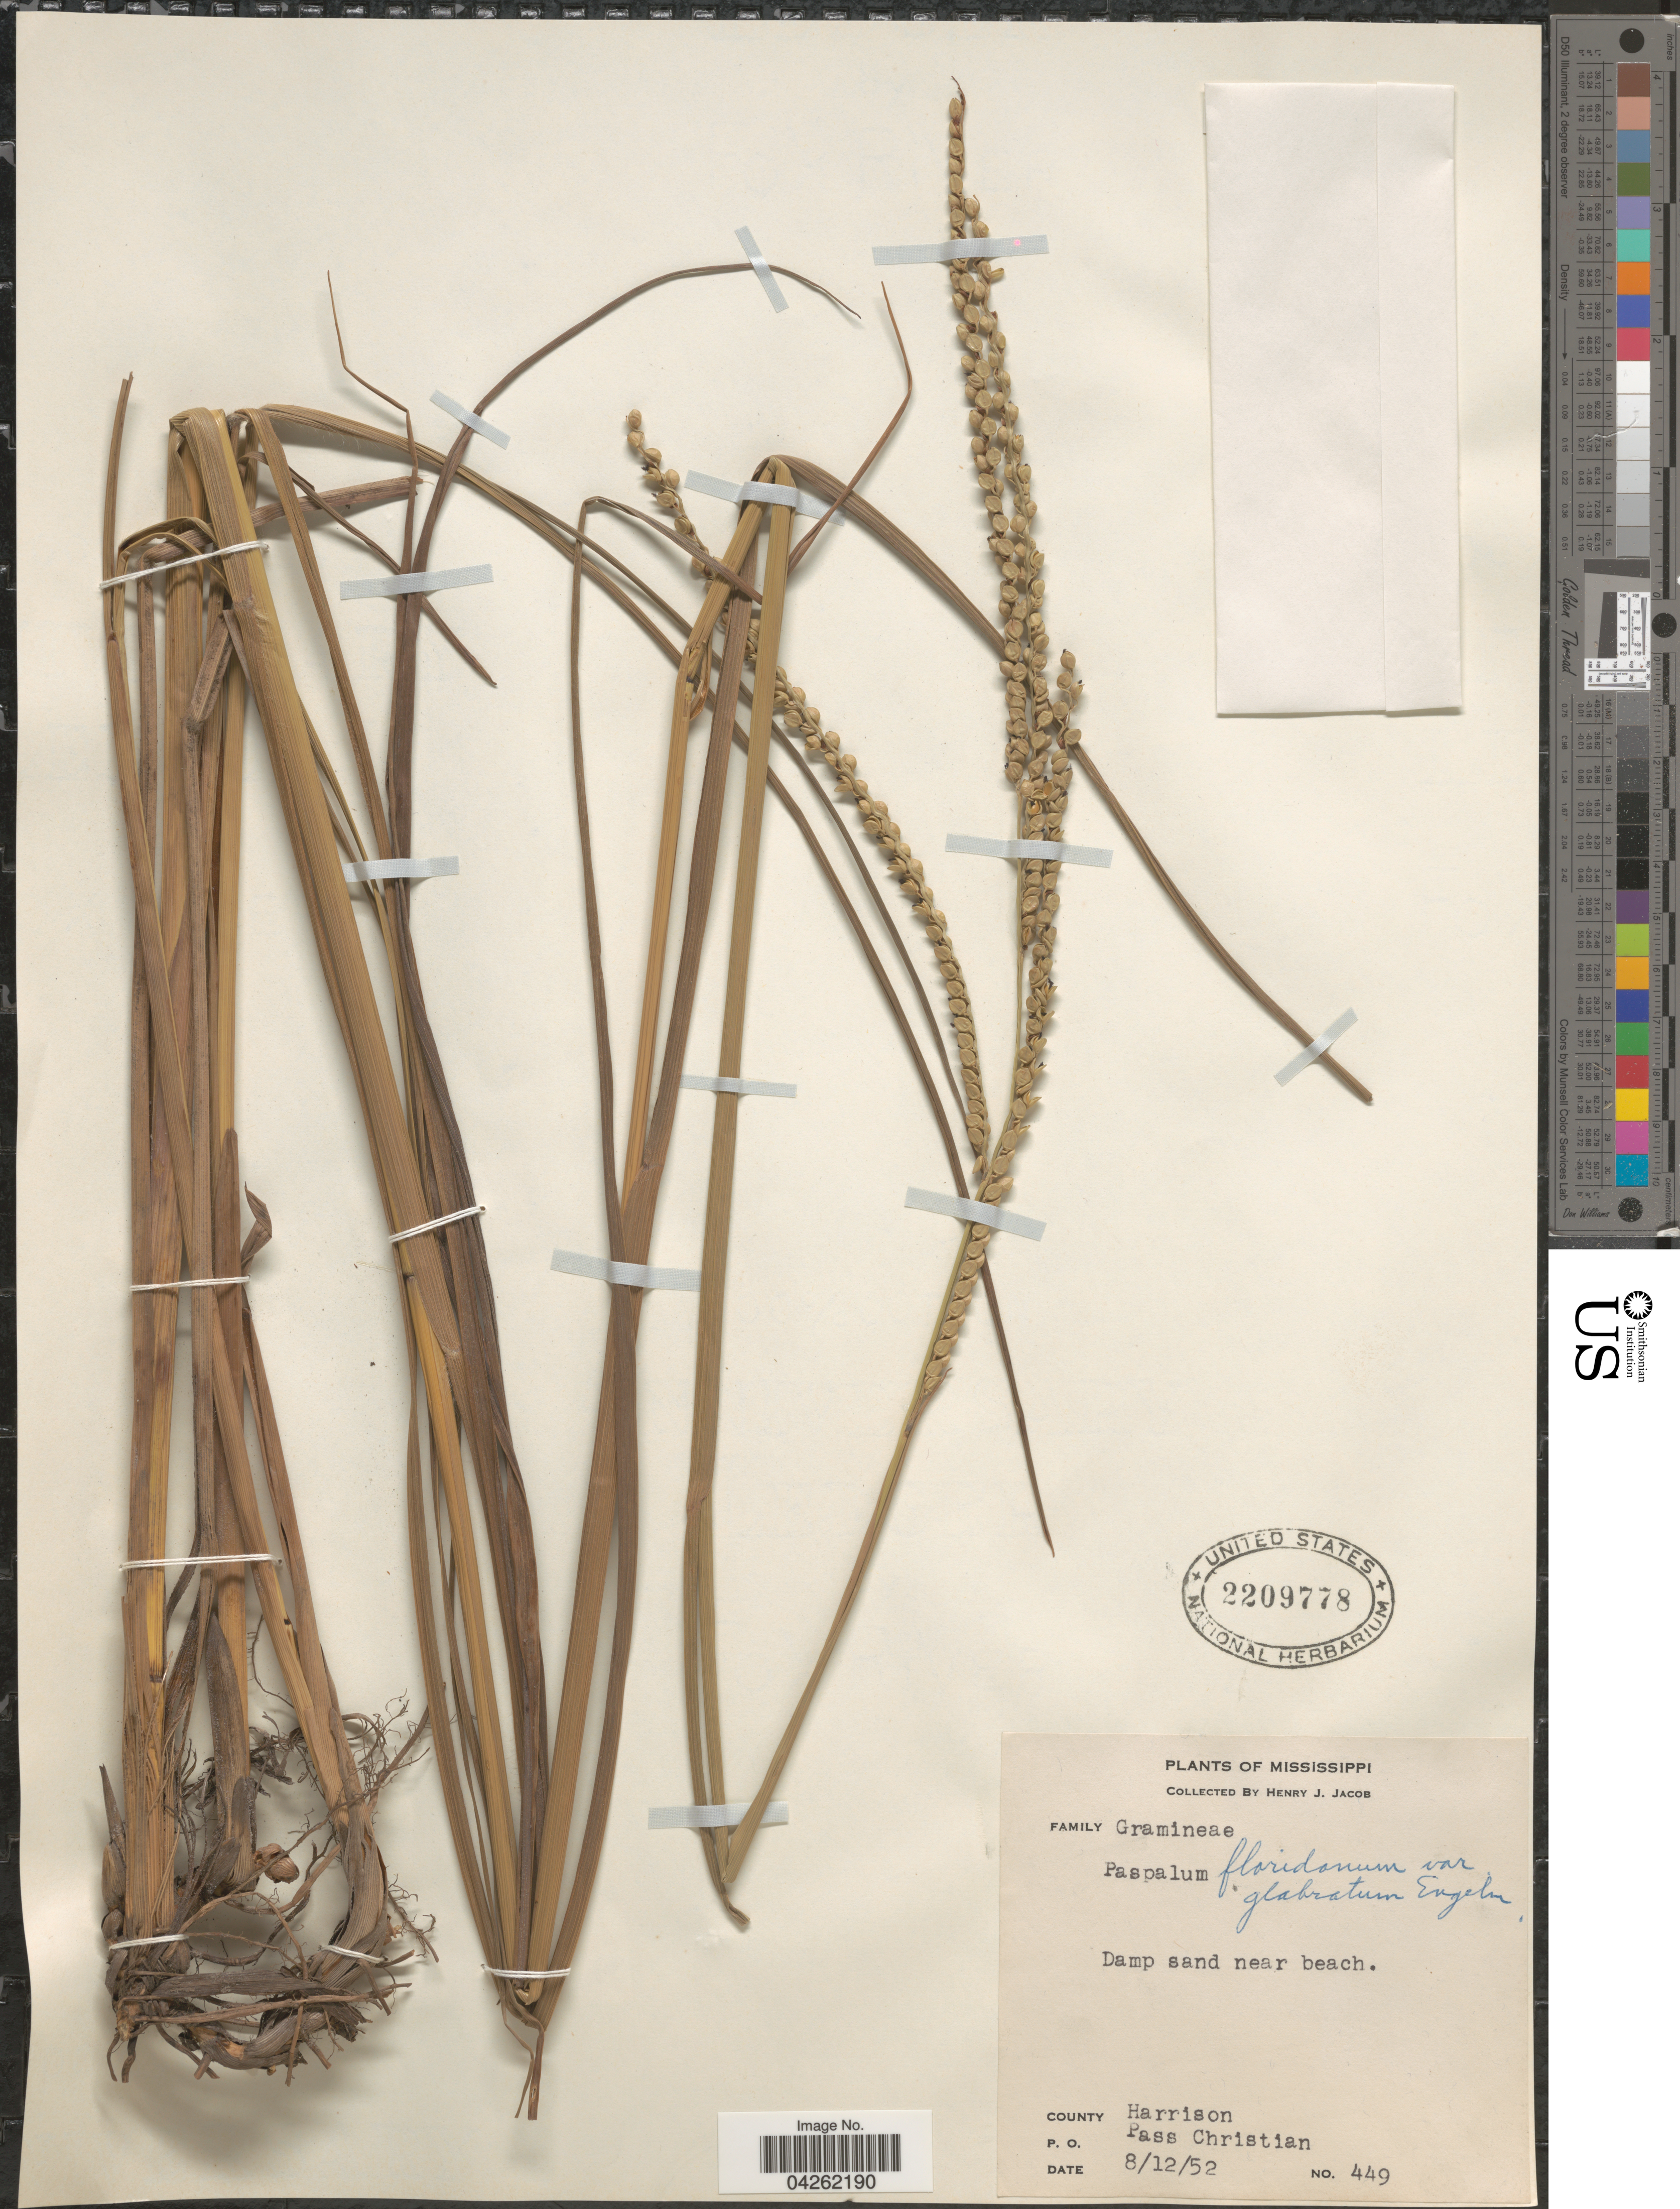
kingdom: Plantae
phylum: Tracheophyta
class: Liliopsida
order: Poales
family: Poaceae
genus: Paspalum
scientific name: Paspalum floridanum var. glabratum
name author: Engelm. ex Vasey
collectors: H. Jacob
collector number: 449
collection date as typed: Transcribed d/m/y: 12/8/52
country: United States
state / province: Mississippi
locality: Damp sand near beach. County Harrison. P.O. Pass Christian.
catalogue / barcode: US 2209778